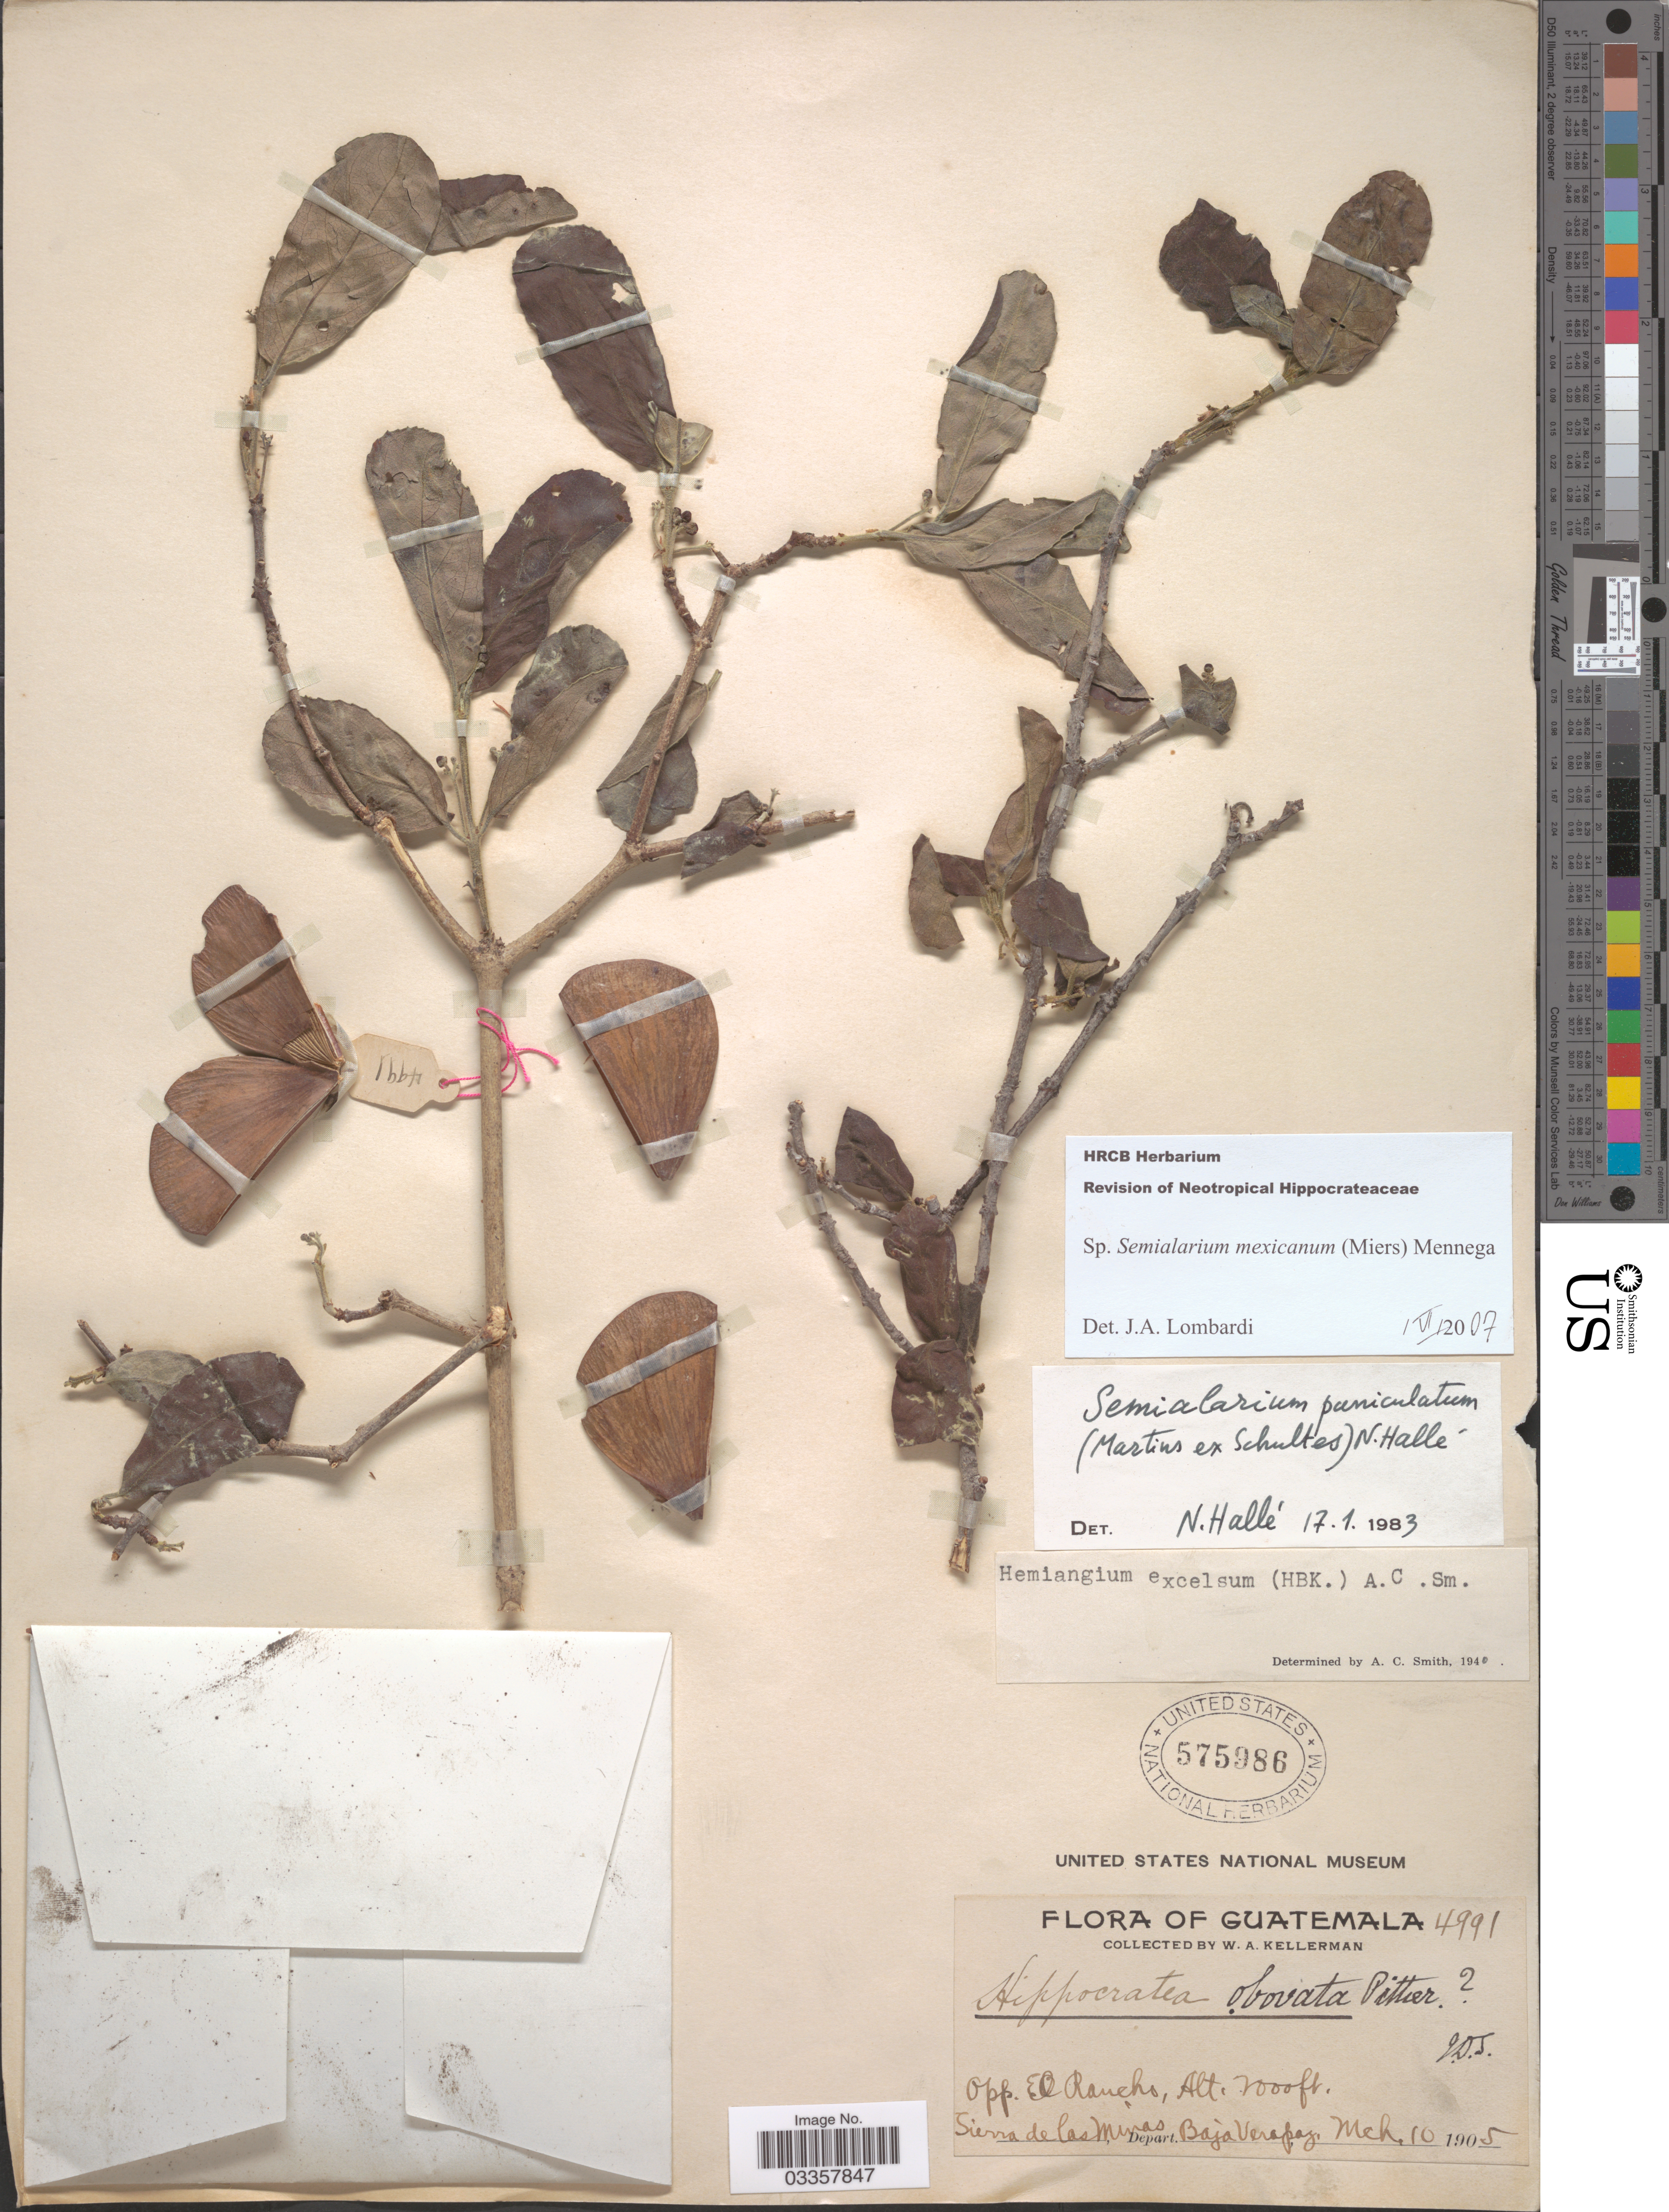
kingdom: Plantae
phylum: Tracheophyta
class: Magnoliopsida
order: Celastrales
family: Celastraceae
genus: Semialarium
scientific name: Semialarium mexicanum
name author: (Miers) Mennega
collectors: W. Kellerman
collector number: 4991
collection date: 1905-03-10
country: Guatemala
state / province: Baja Verapaz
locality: Opp. El Rancho. Sierra de las Minas. Depart. Baja Verapaz.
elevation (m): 610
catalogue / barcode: US 575986